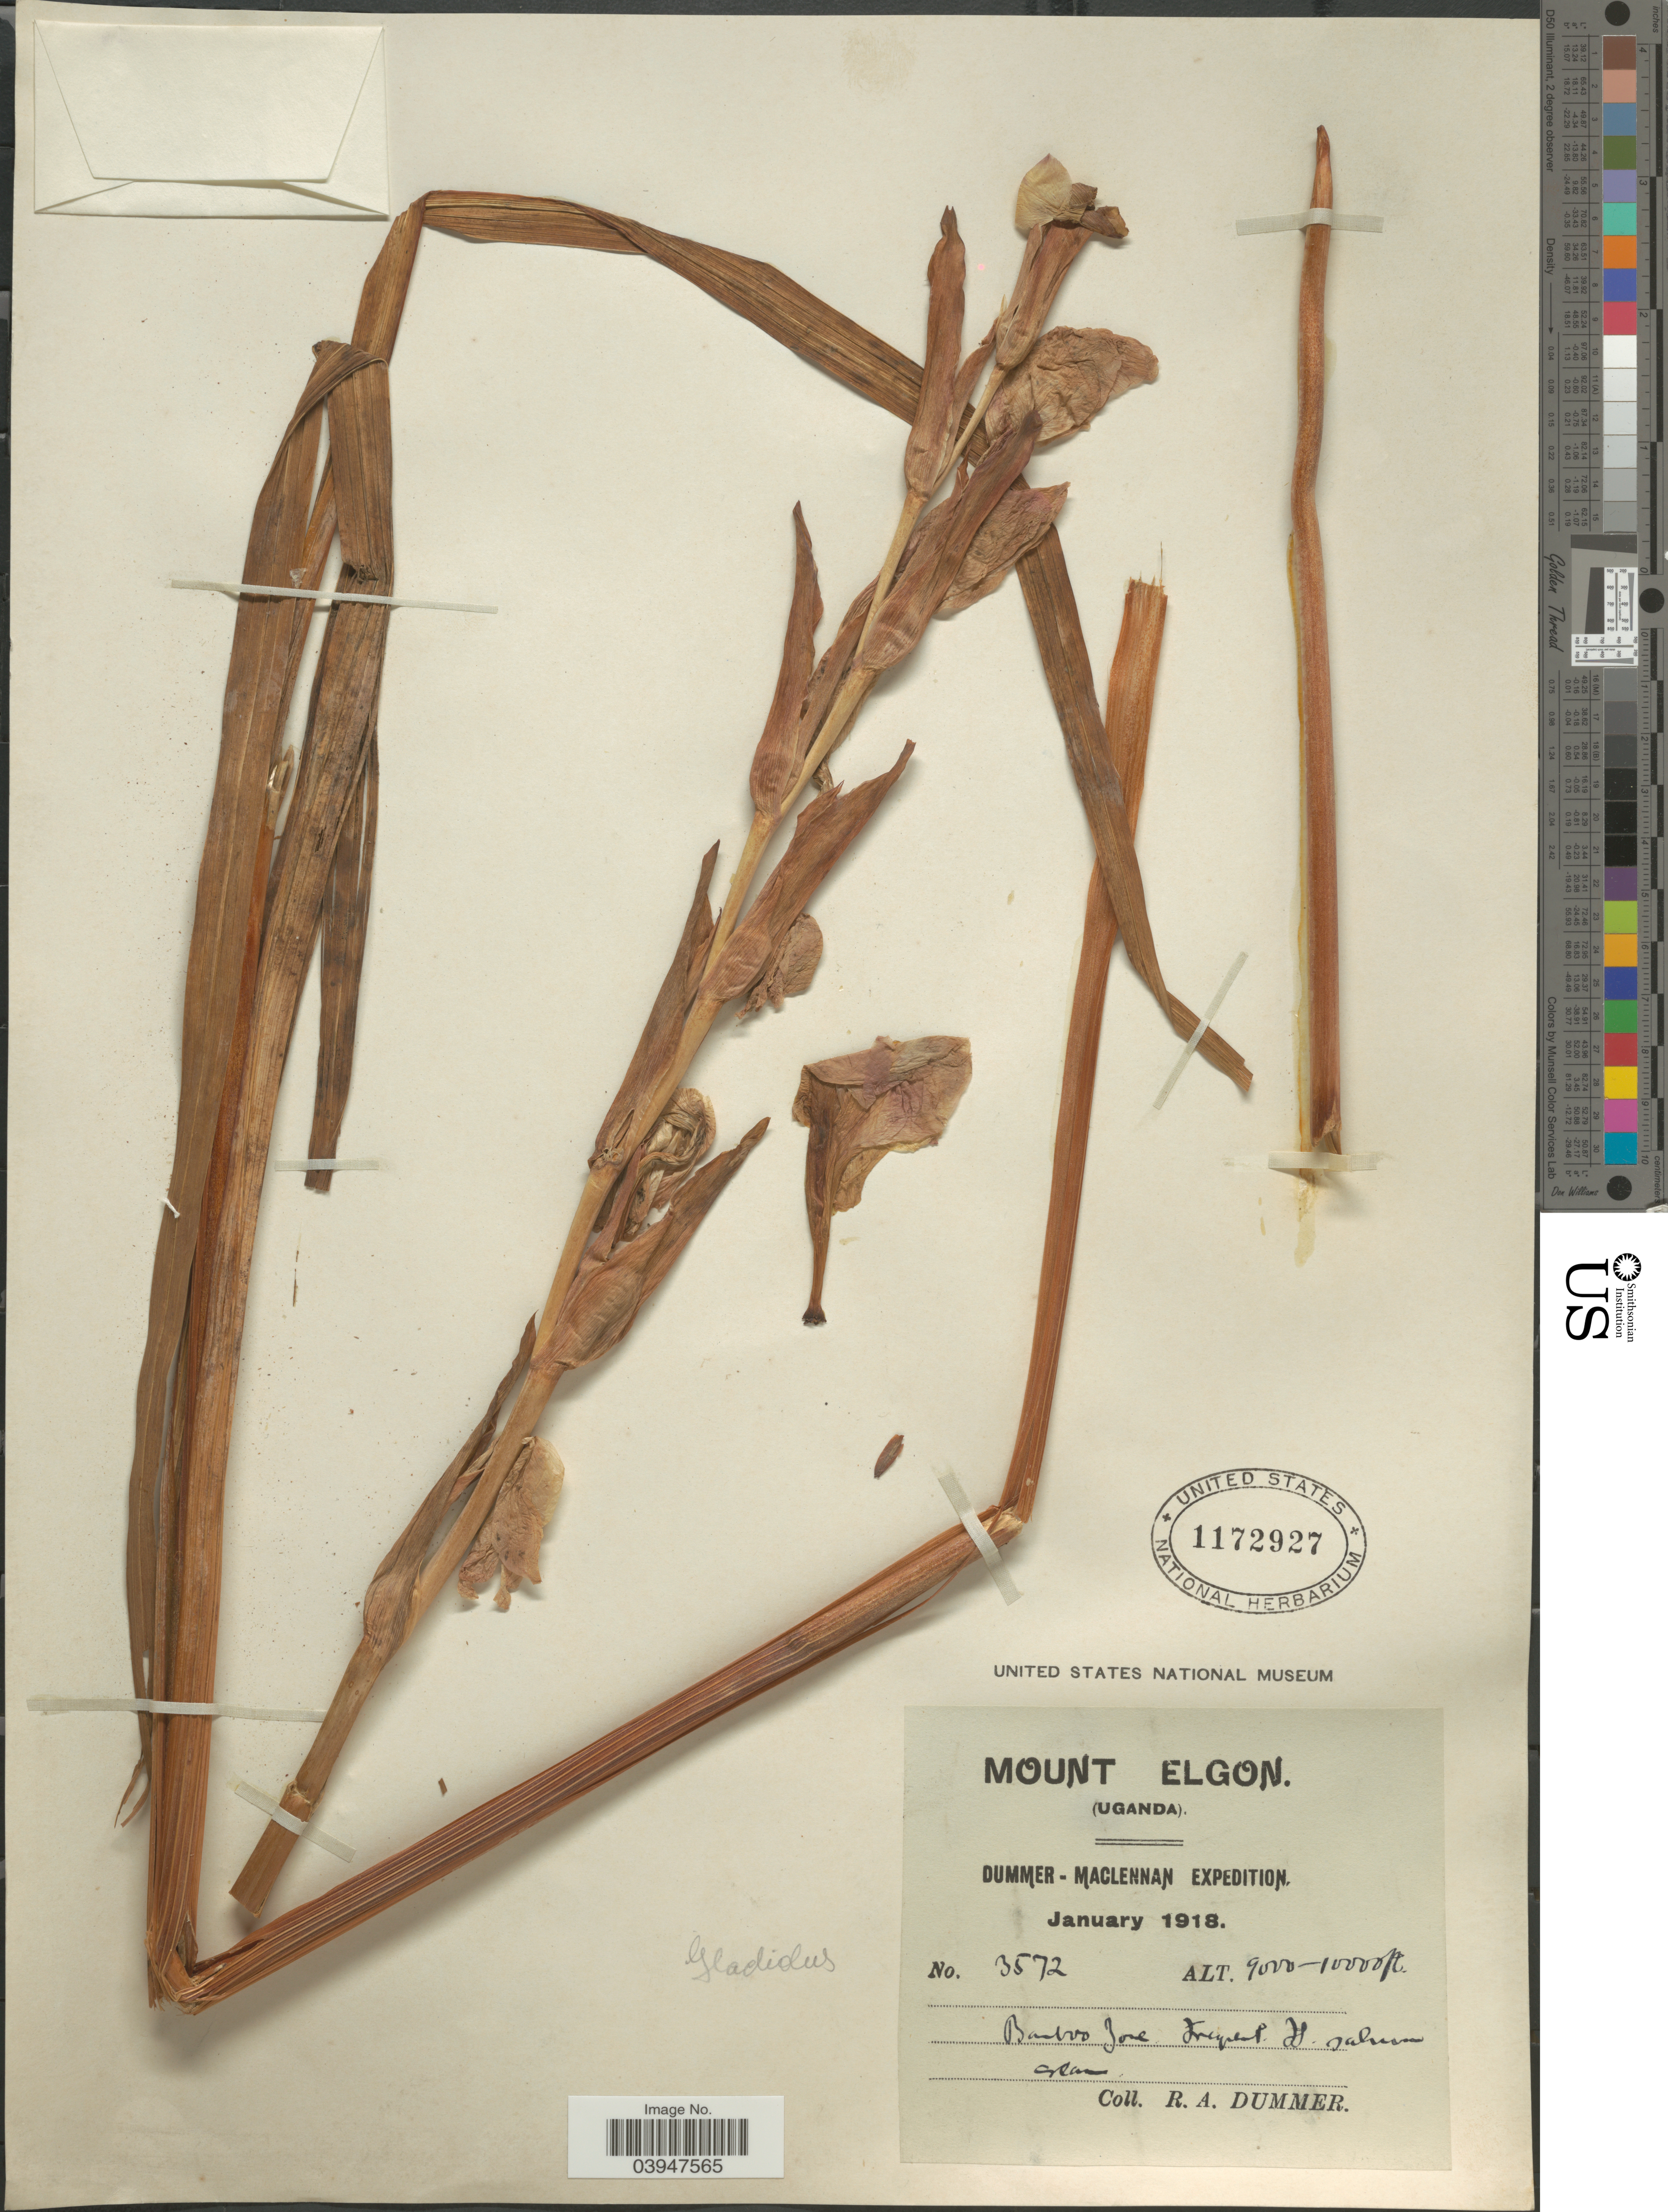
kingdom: Plantae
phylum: Tracheophyta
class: Liliopsida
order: Asparagales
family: Iridaceae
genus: Gladiolus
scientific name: Gladiolus sp.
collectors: R. Dümmer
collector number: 3572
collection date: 1918-01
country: Uganda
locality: Mount Elgon. Bamboo Zone.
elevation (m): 2743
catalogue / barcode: US 1172927